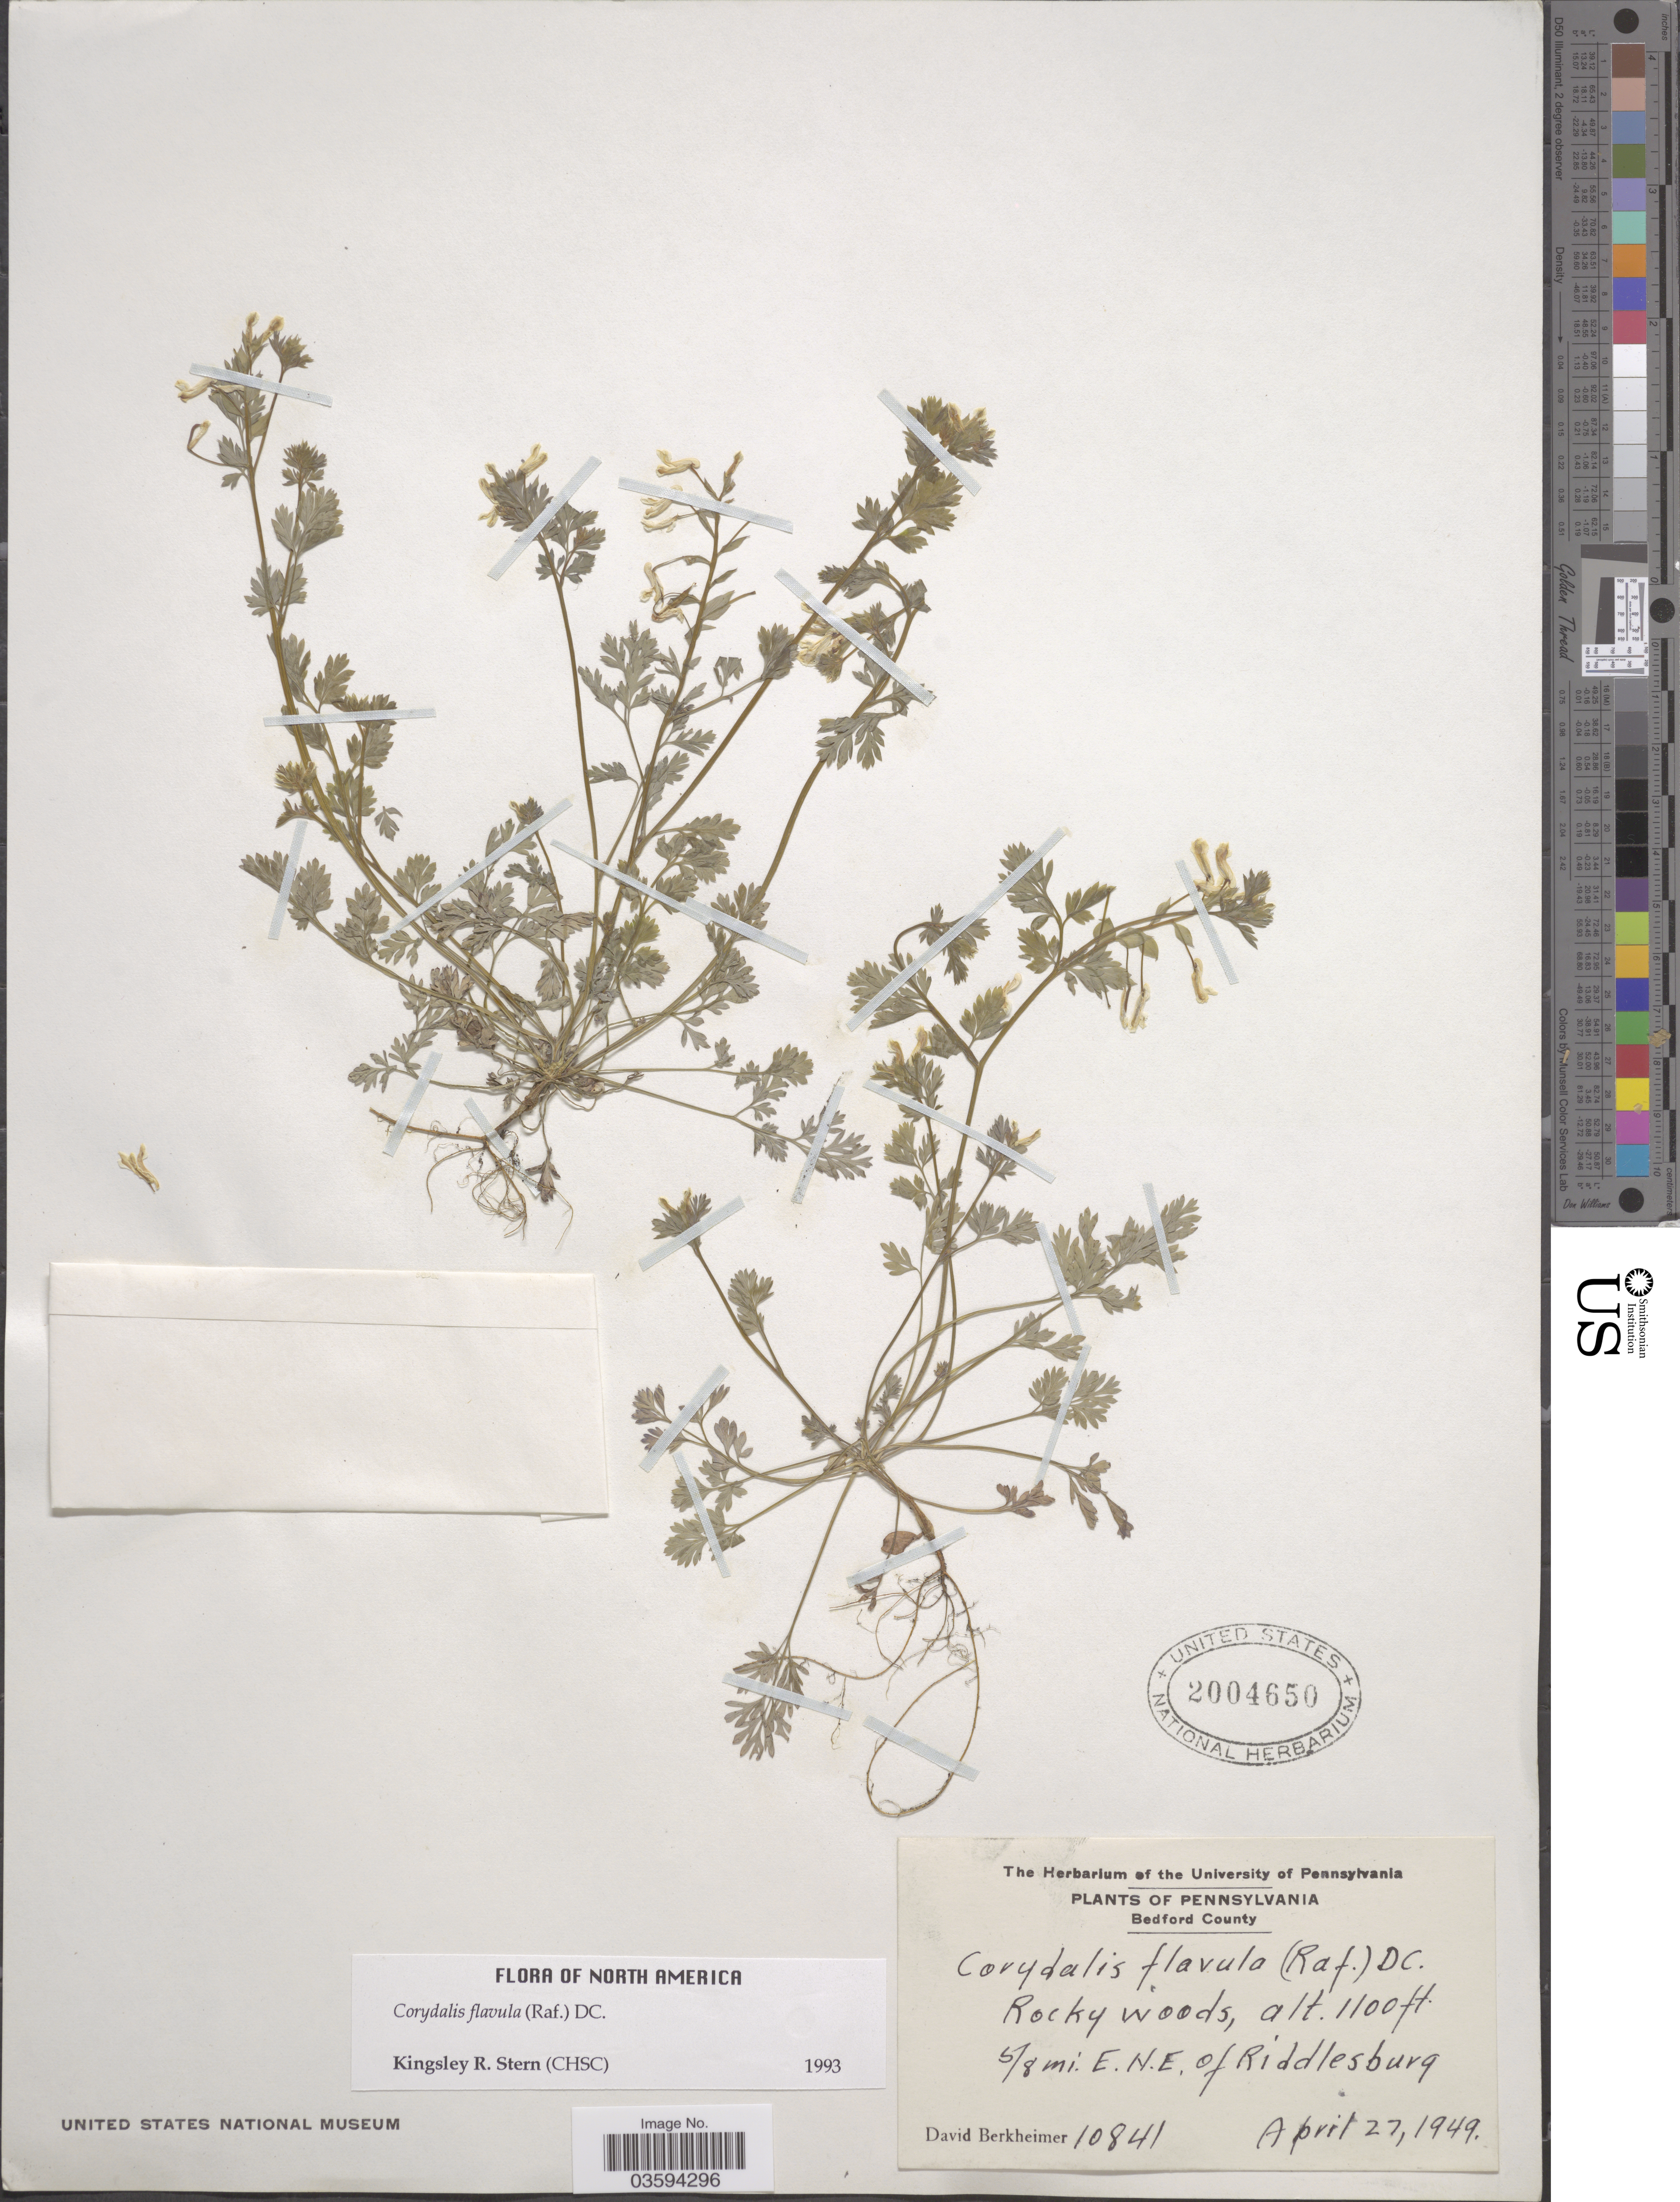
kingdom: Plantae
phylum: Tracheophyta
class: Magnoliopsida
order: Ranunculales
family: Papaveraceae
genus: Corydalis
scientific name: Corydalis flavula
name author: (Raf.) DC.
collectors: D. Berkheimer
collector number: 10841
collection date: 1949-04-27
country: United States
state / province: Pennsylvania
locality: Bedford County. Rocky woods, 5/8 mi. E.N.E. of Riddlesburg.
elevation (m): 335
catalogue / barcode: US 2004650